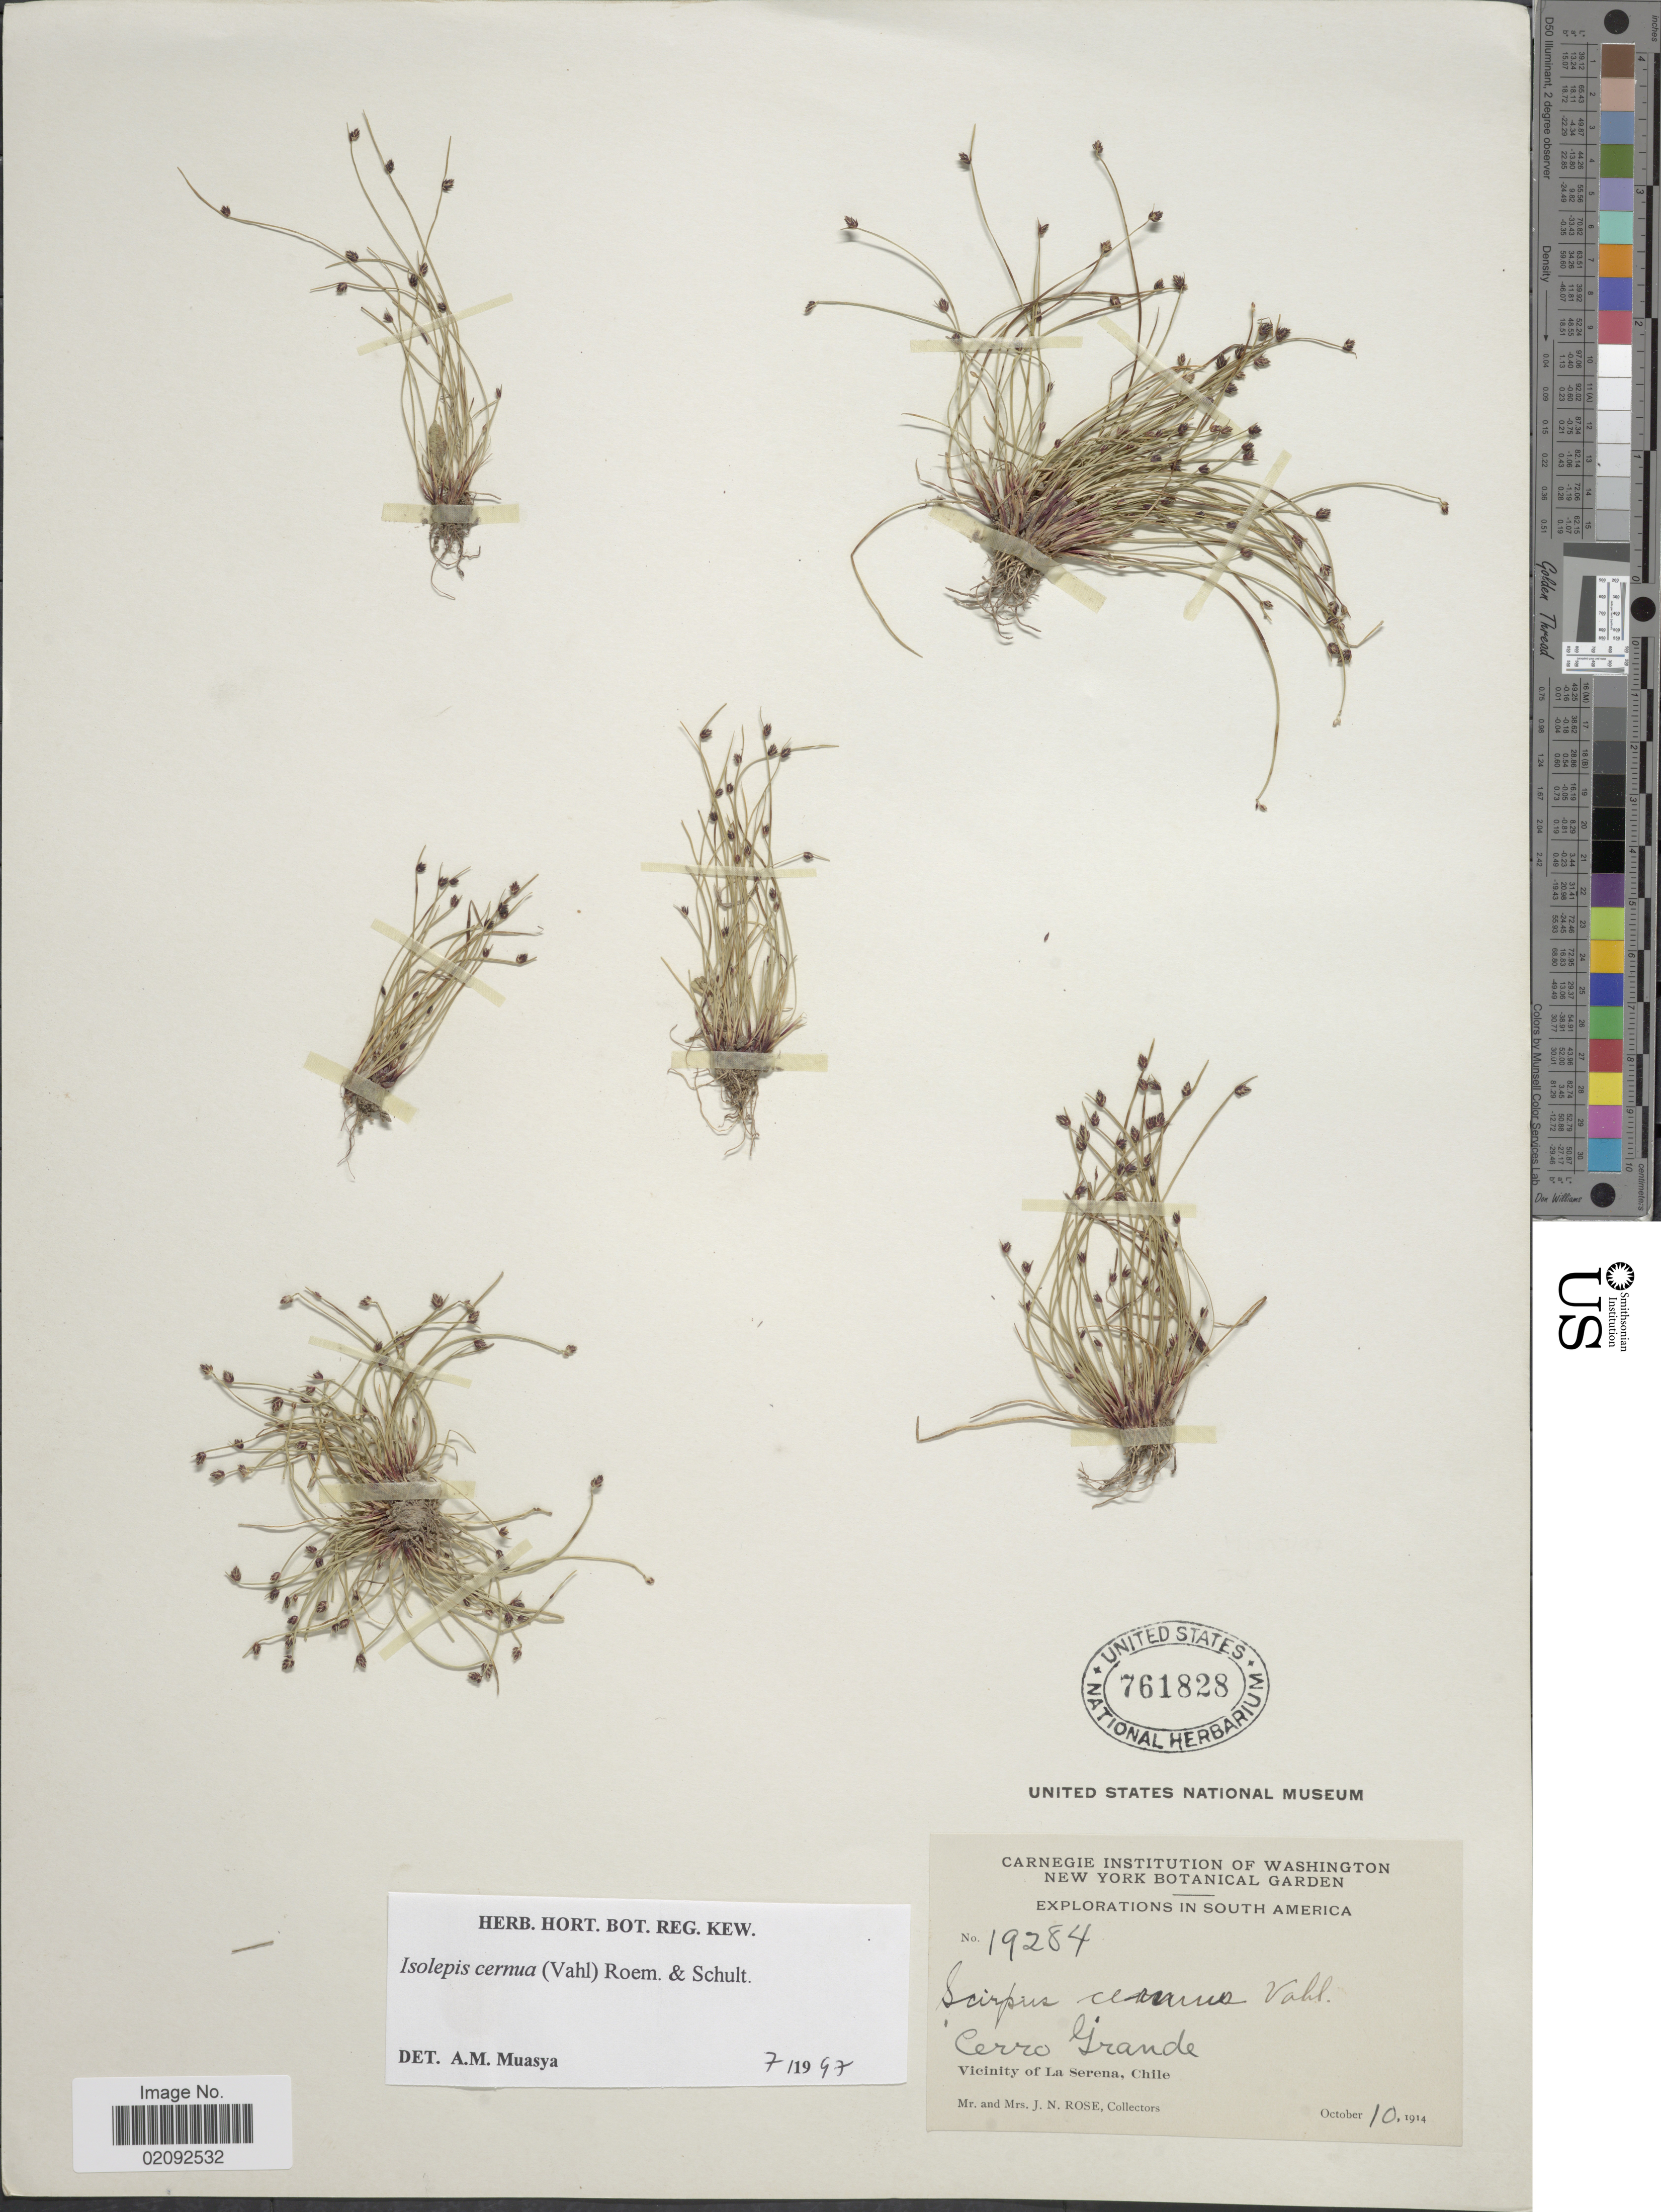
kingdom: Plantae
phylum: Tracheophyta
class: Liliopsida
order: Poales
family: Cyperaceae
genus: Isolepis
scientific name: Isolepis cernua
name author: (Vahl) Roem. & Schult.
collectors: J. N. Rose & L. B. Rose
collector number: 19284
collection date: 1914-10-10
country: Chile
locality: Cerro Grande, Vicinity of La Serena.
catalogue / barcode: US 761828